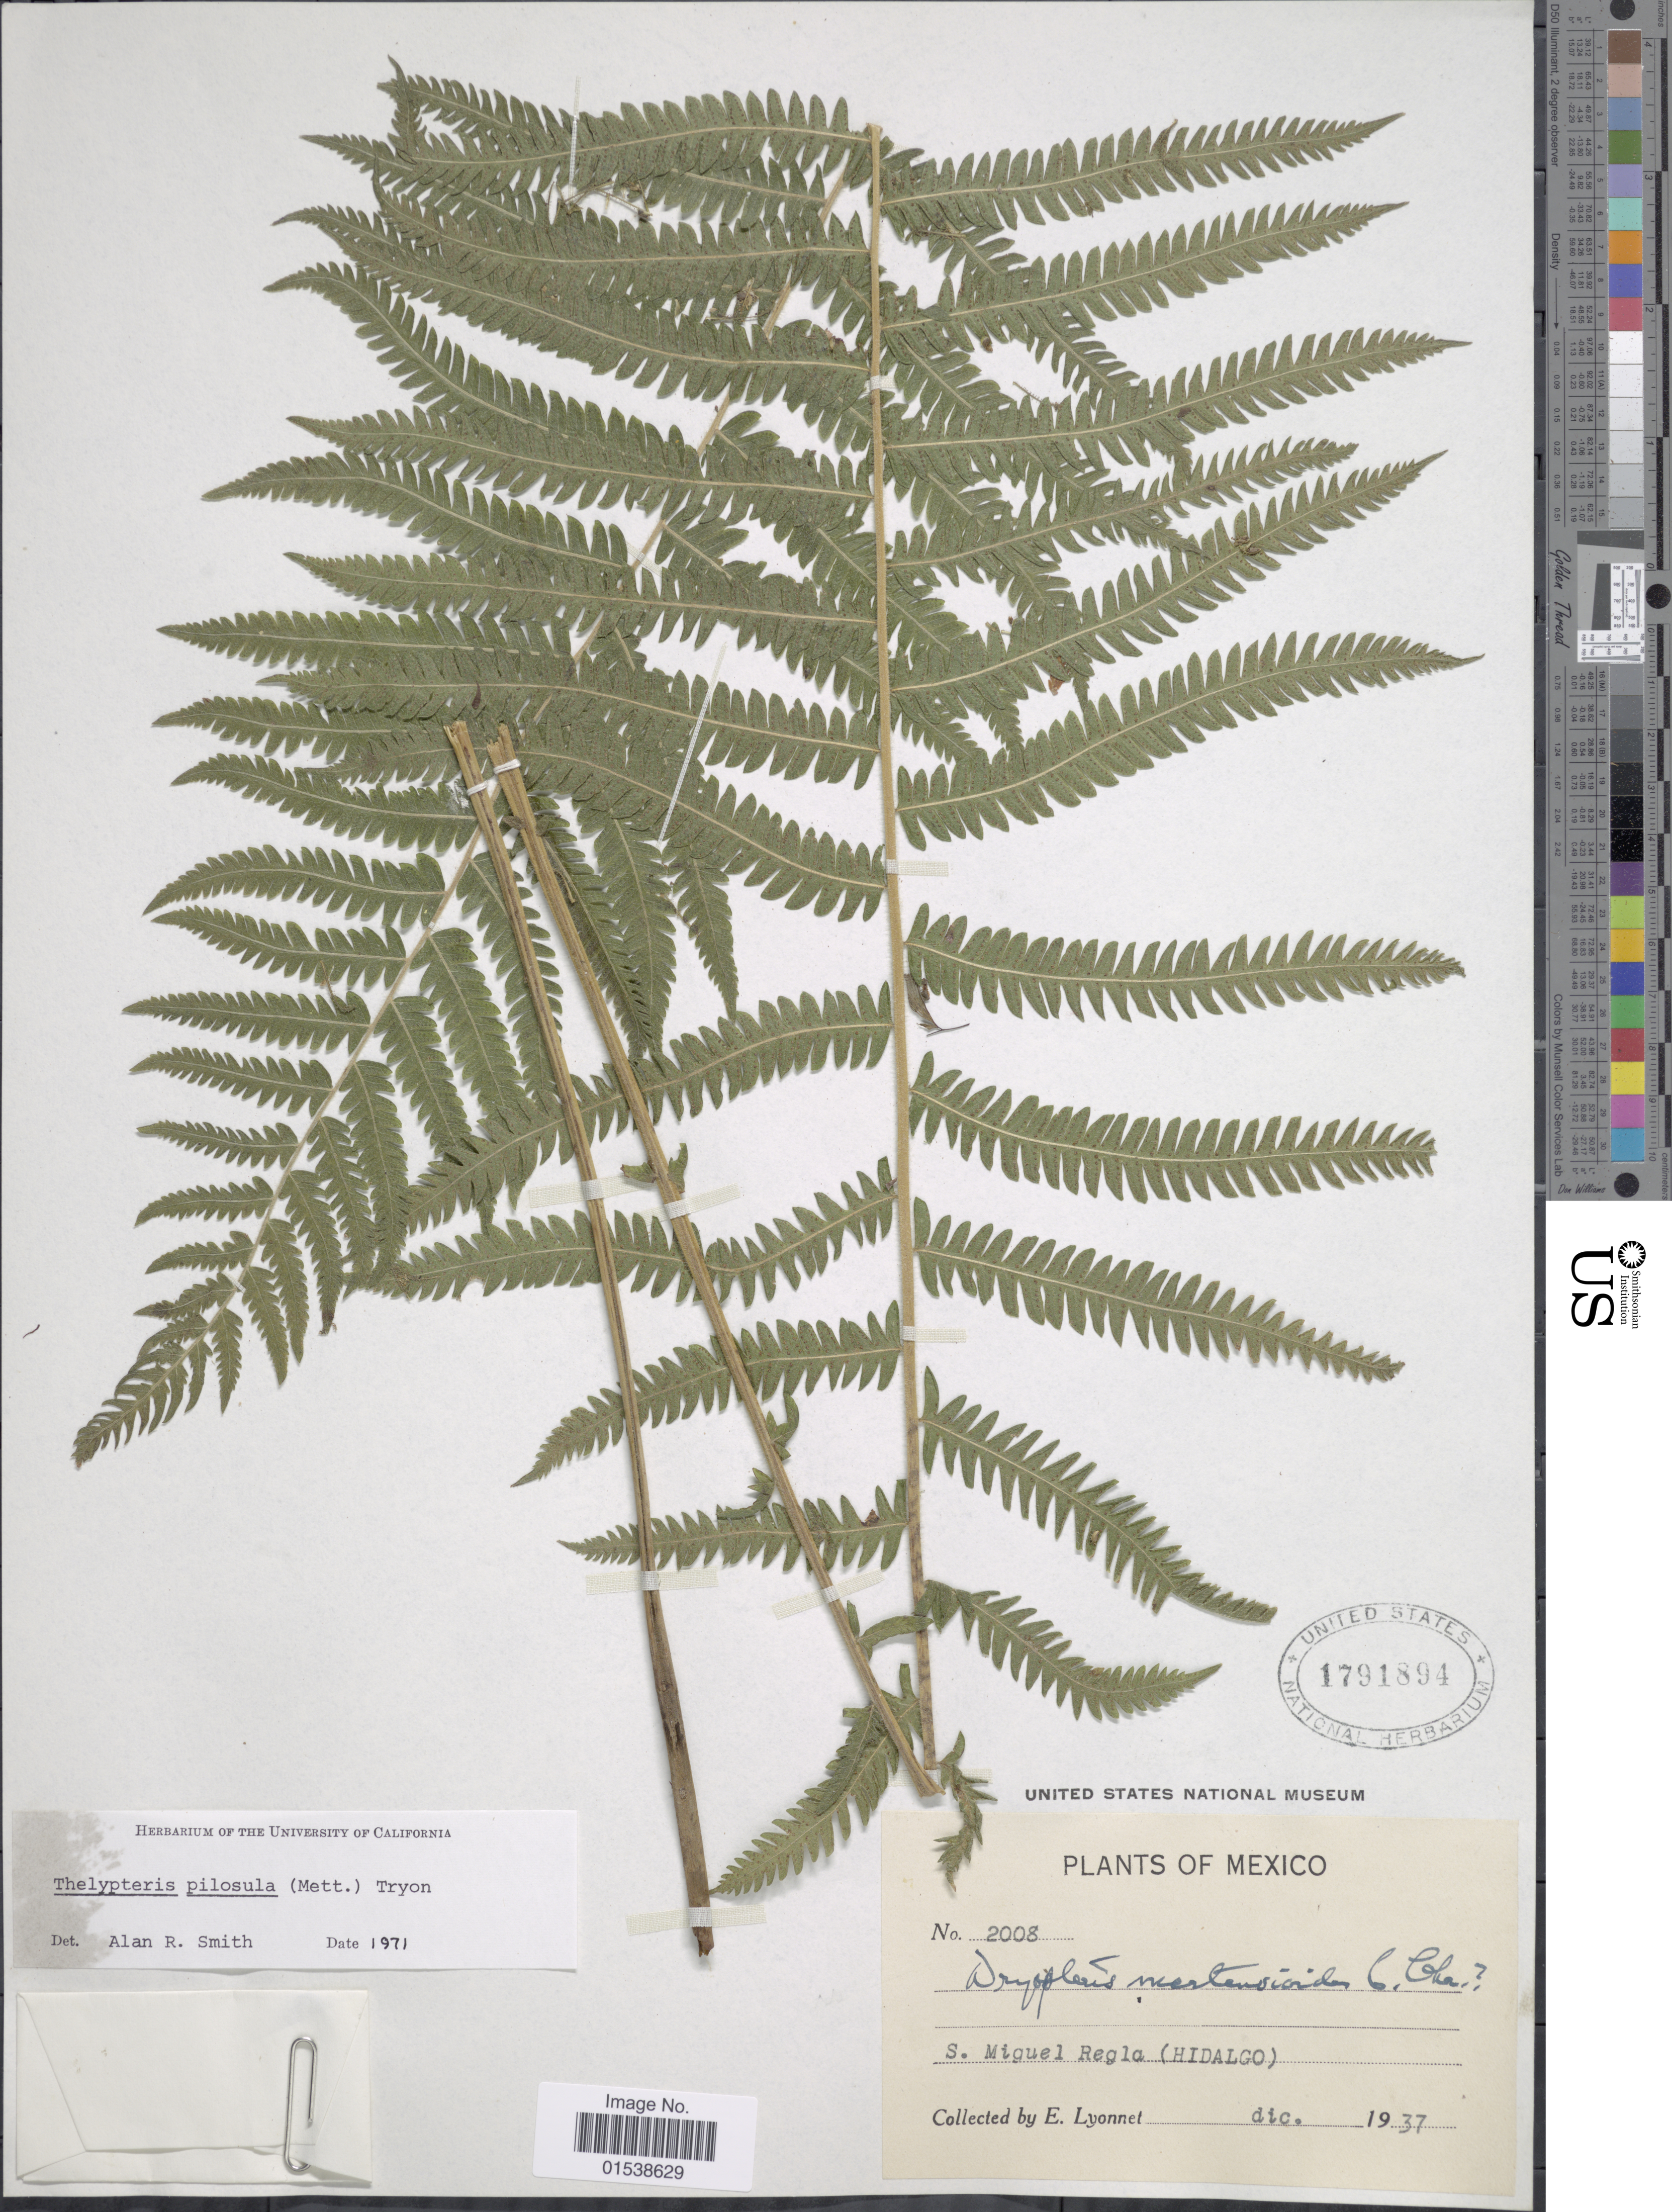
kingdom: Plantae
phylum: Tracheophyta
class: Polypodiopsida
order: Polypodiales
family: Thelypteridaceae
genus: Amauropelta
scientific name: Amauropelta pilosula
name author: (Klotzsch & H. Karst.) Á. Löve & D. Löve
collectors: E. Lyonnet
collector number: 2008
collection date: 1937-12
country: Mexico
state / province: Hidalgo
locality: S. Miguel Regla (Hidalgo)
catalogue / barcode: US 1791894